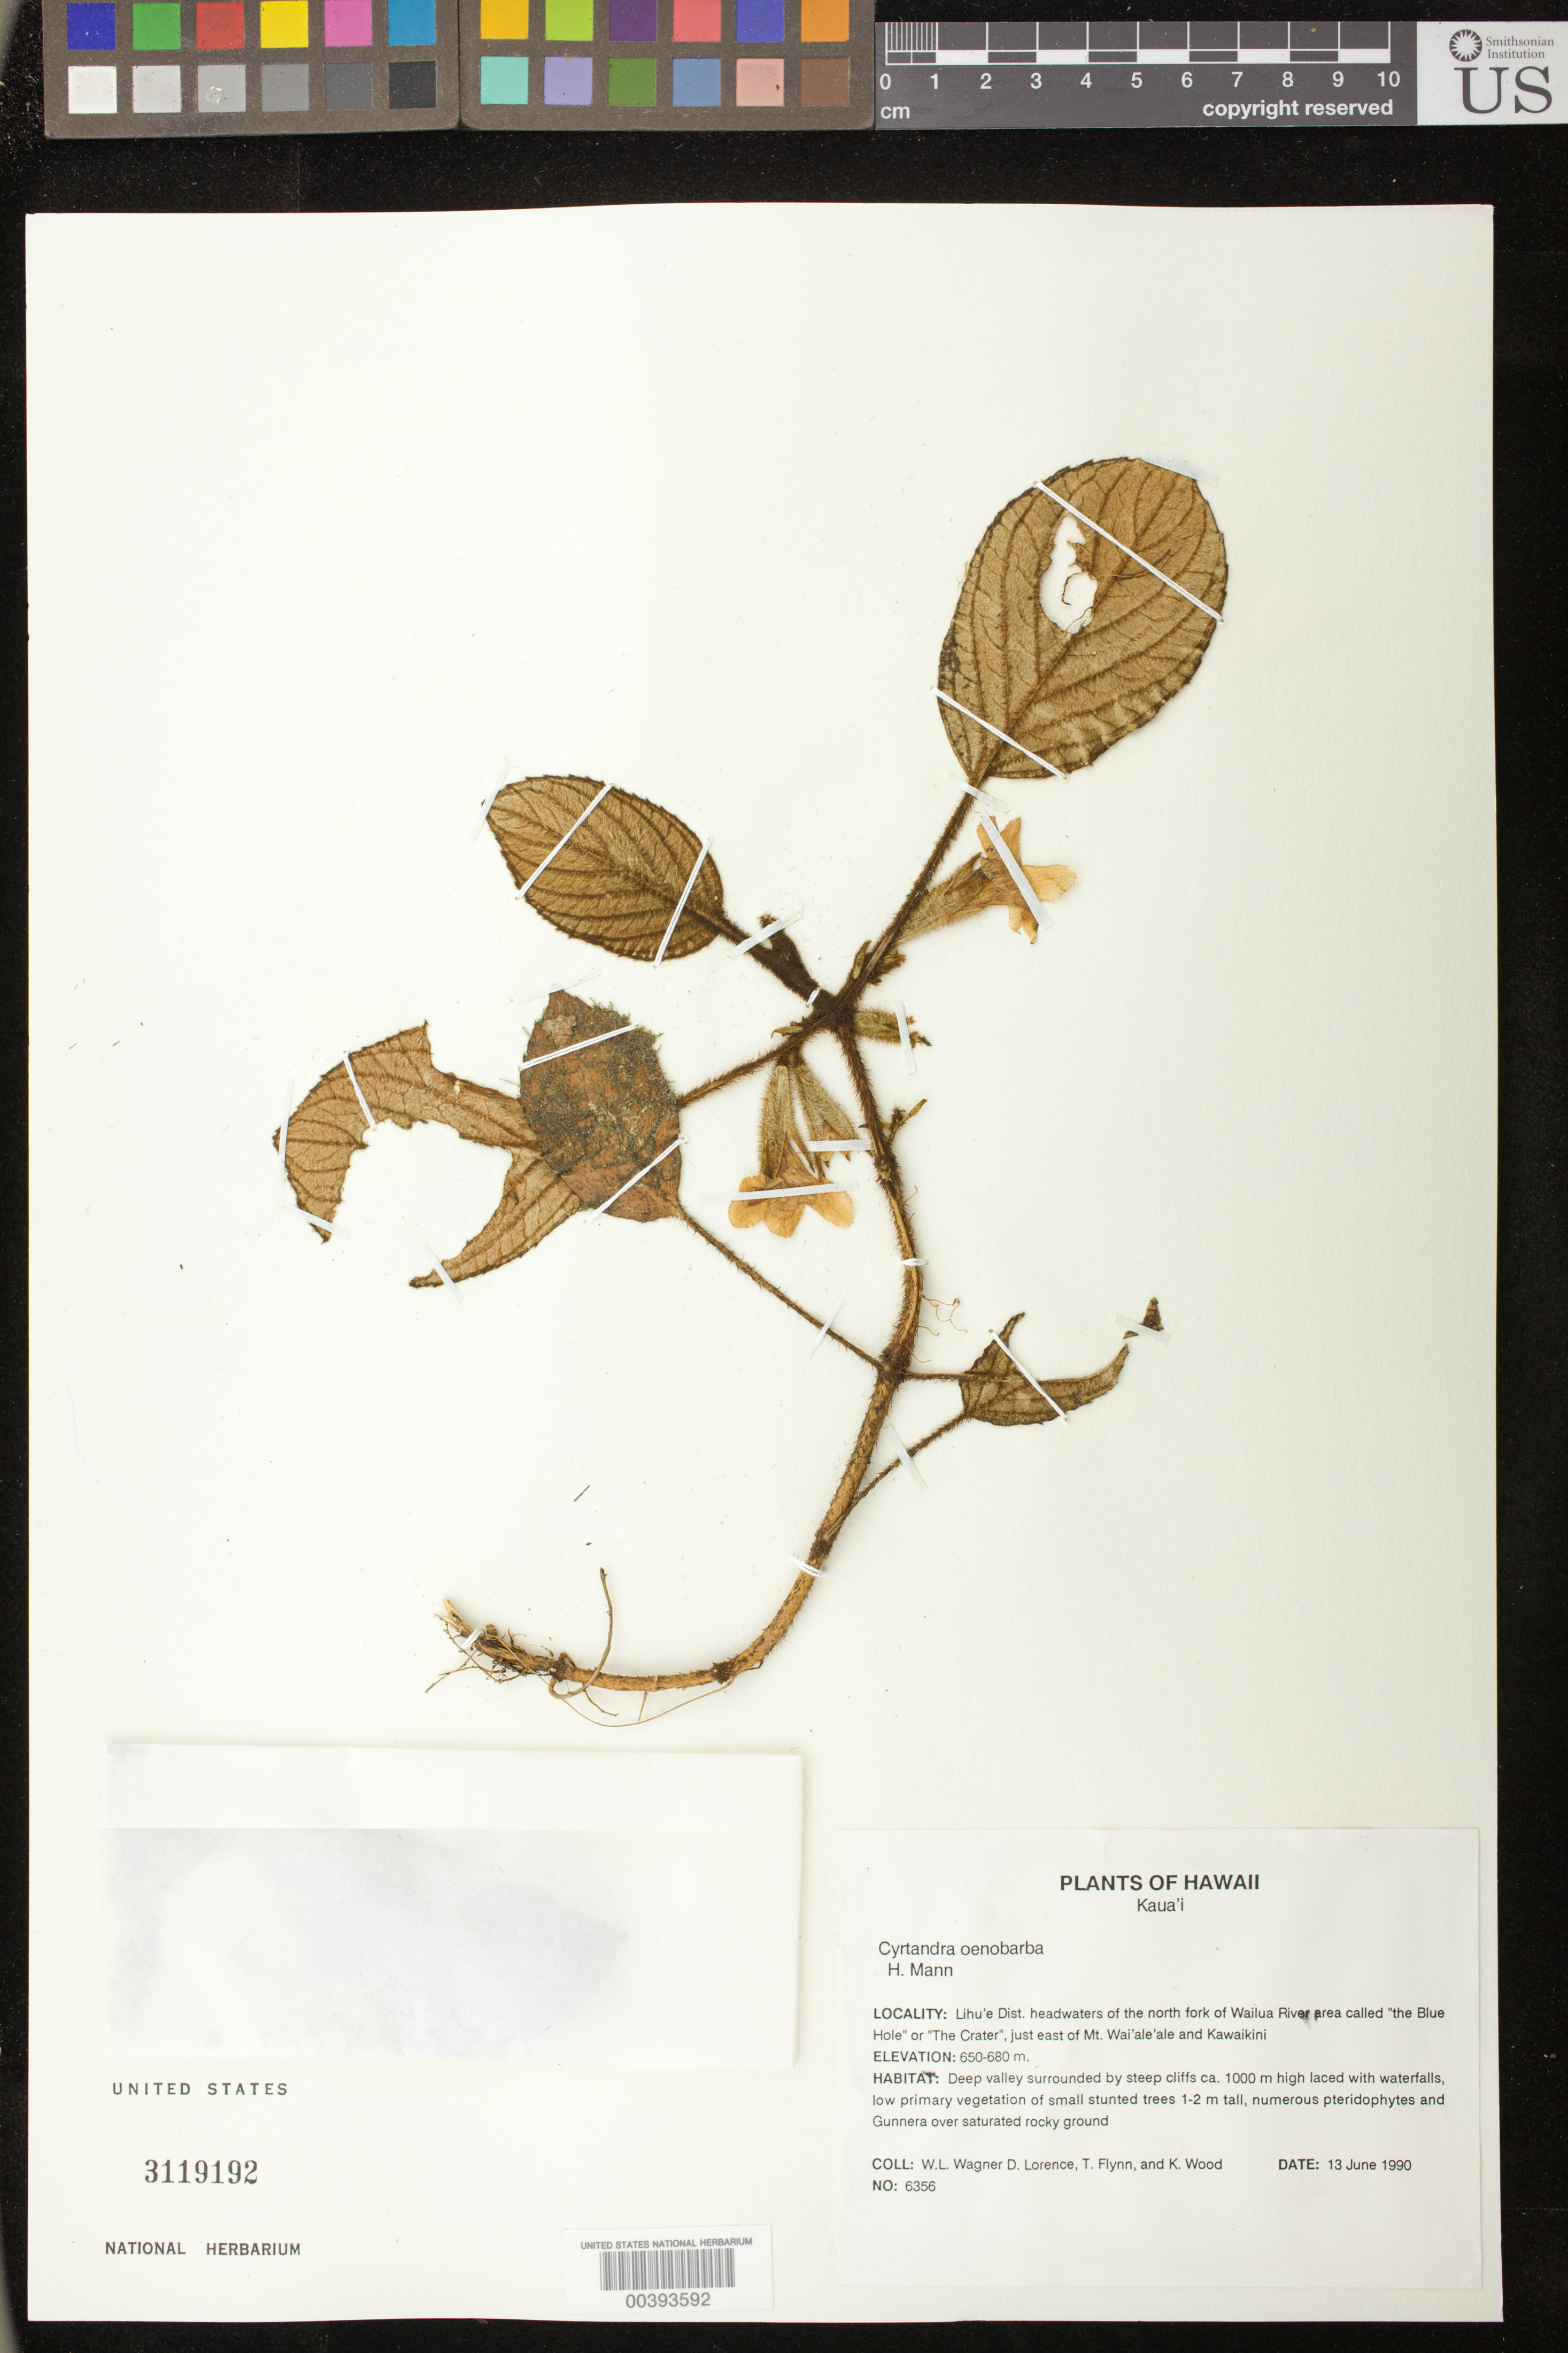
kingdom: Plantae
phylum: Tracheophyta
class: Magnoliopsida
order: Lamiales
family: Gesneriaceae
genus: Cyrtandra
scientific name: Cyrtandra oenobarba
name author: H. Mann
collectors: W. L. Wagner, D. Lorence, T. W. Flynn & K. R. Wood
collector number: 6356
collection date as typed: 13 Jun 1990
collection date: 1990-06-13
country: United States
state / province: Hawaii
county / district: Kauai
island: Kaua'i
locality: Lihue district, wailua river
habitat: Headwaters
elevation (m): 650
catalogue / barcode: US 3119192